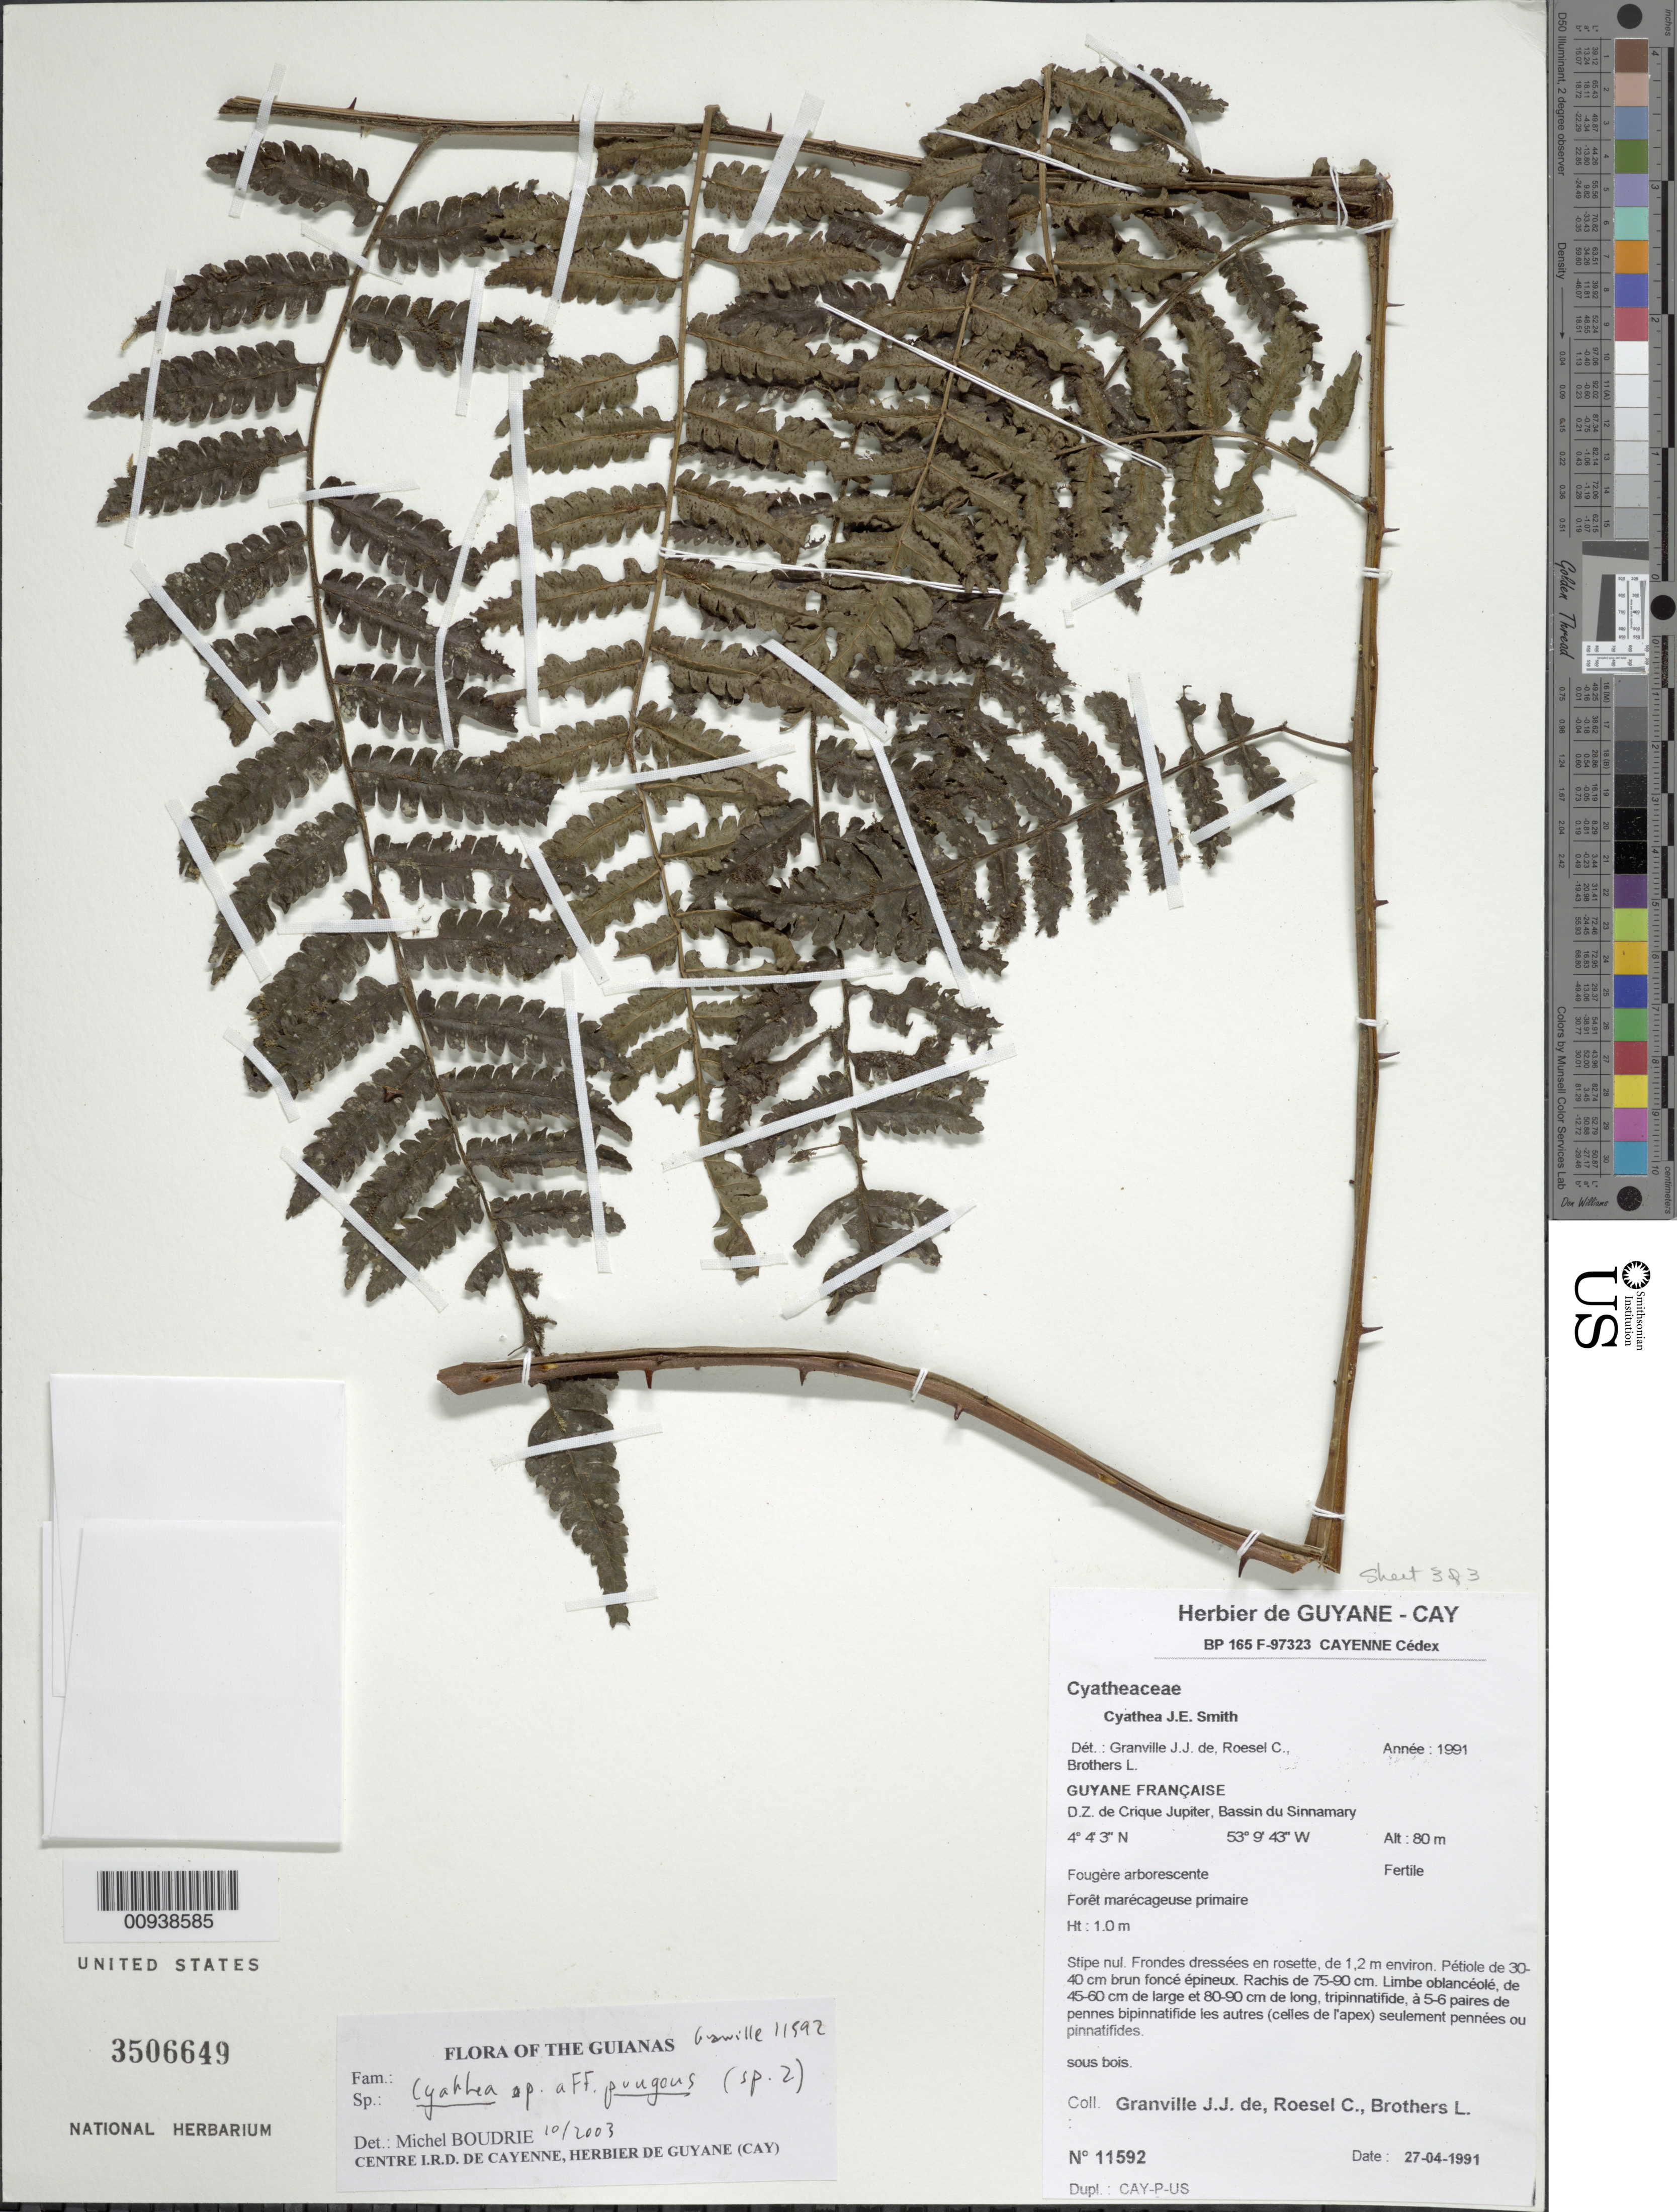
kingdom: Plantae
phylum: Tracheophyta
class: Polypodiopsida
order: Cyatheales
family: Cyatheaceae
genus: Cyathea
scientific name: Cyathea pungens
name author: (Willd.) Domin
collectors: J.-J. de Granville, C. S. Roesel & L. Brothers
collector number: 11592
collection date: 1991-04-27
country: French Guiana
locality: Guyane Francaise, D.Z. de Crique Jupiter, Bassin du Sinnamary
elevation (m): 80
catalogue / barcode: US 3506649